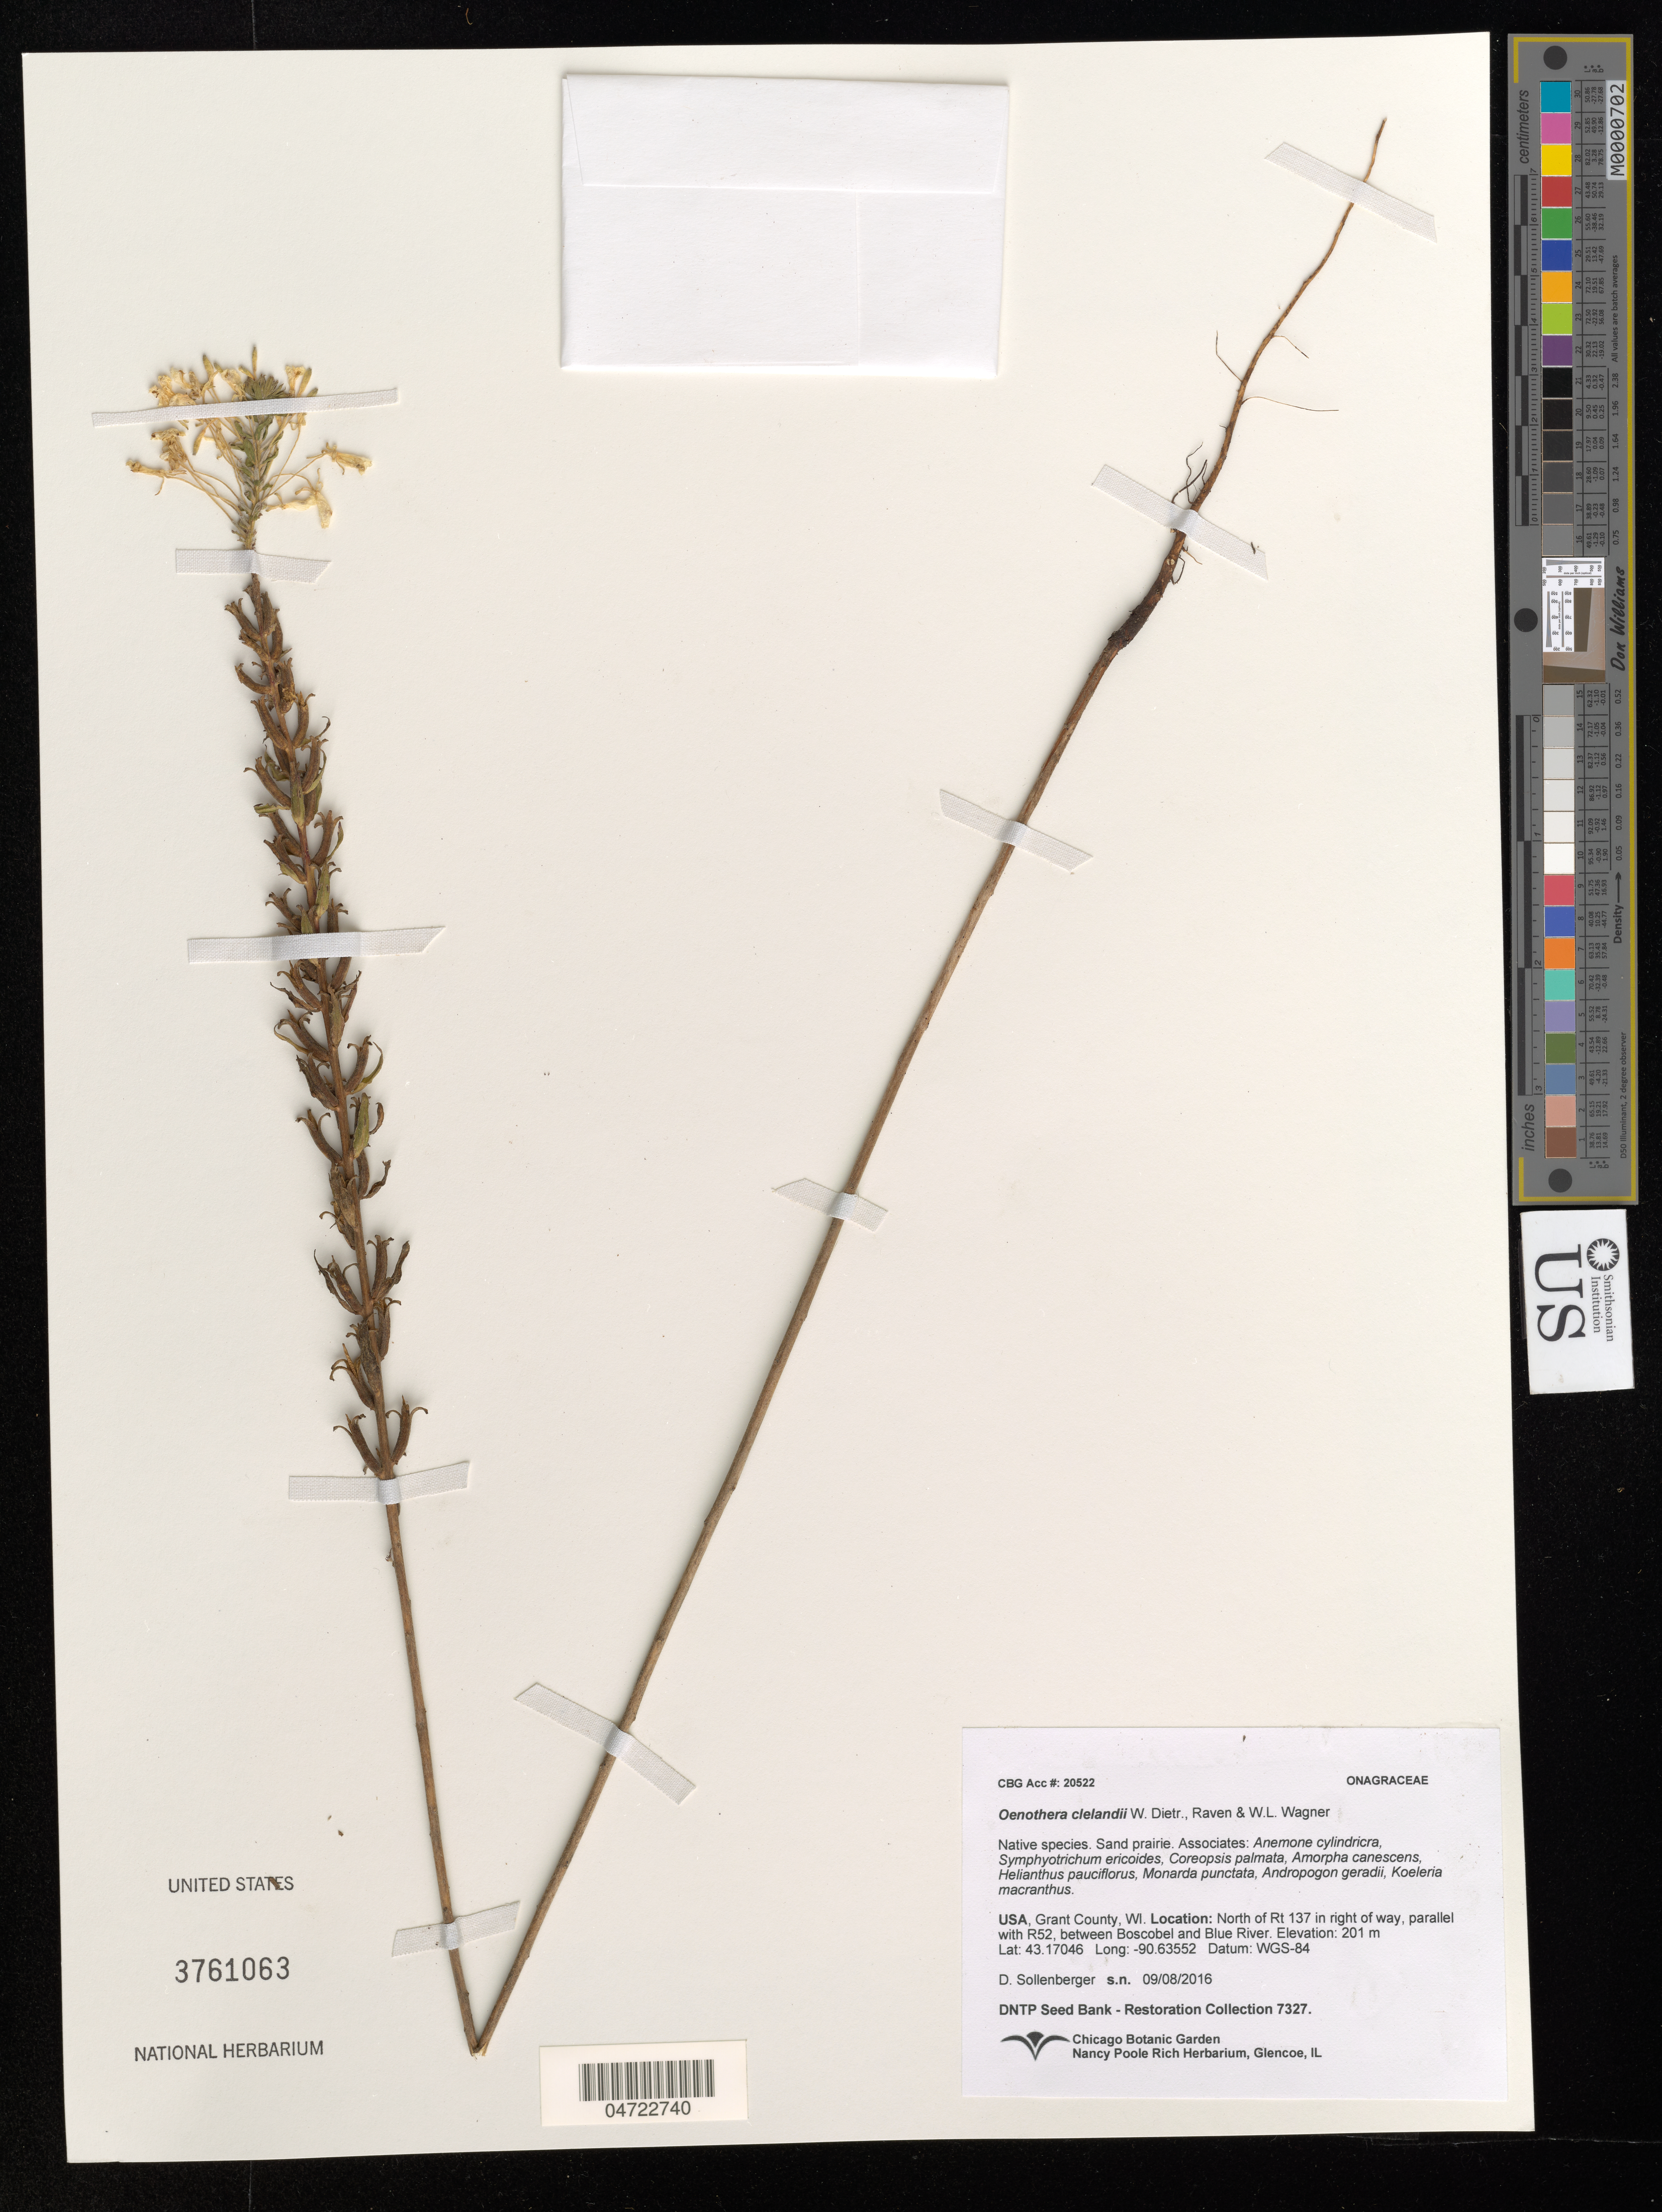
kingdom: Plantae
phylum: Tracheophyta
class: Magnoliopsida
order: Myrtales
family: Onagraceae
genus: Oenothera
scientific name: Oenothera clelandii W. Dietr., P.H. Raven & W.L. Wagner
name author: W. Dietr. et al.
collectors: D. Sollenberger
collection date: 2016-09-08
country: United States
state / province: Wisconsin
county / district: Grant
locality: Grant County. North of Rt 137 in right of way, parallel with R52, between Boscobel and Blue River.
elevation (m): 201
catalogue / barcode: US 3761063